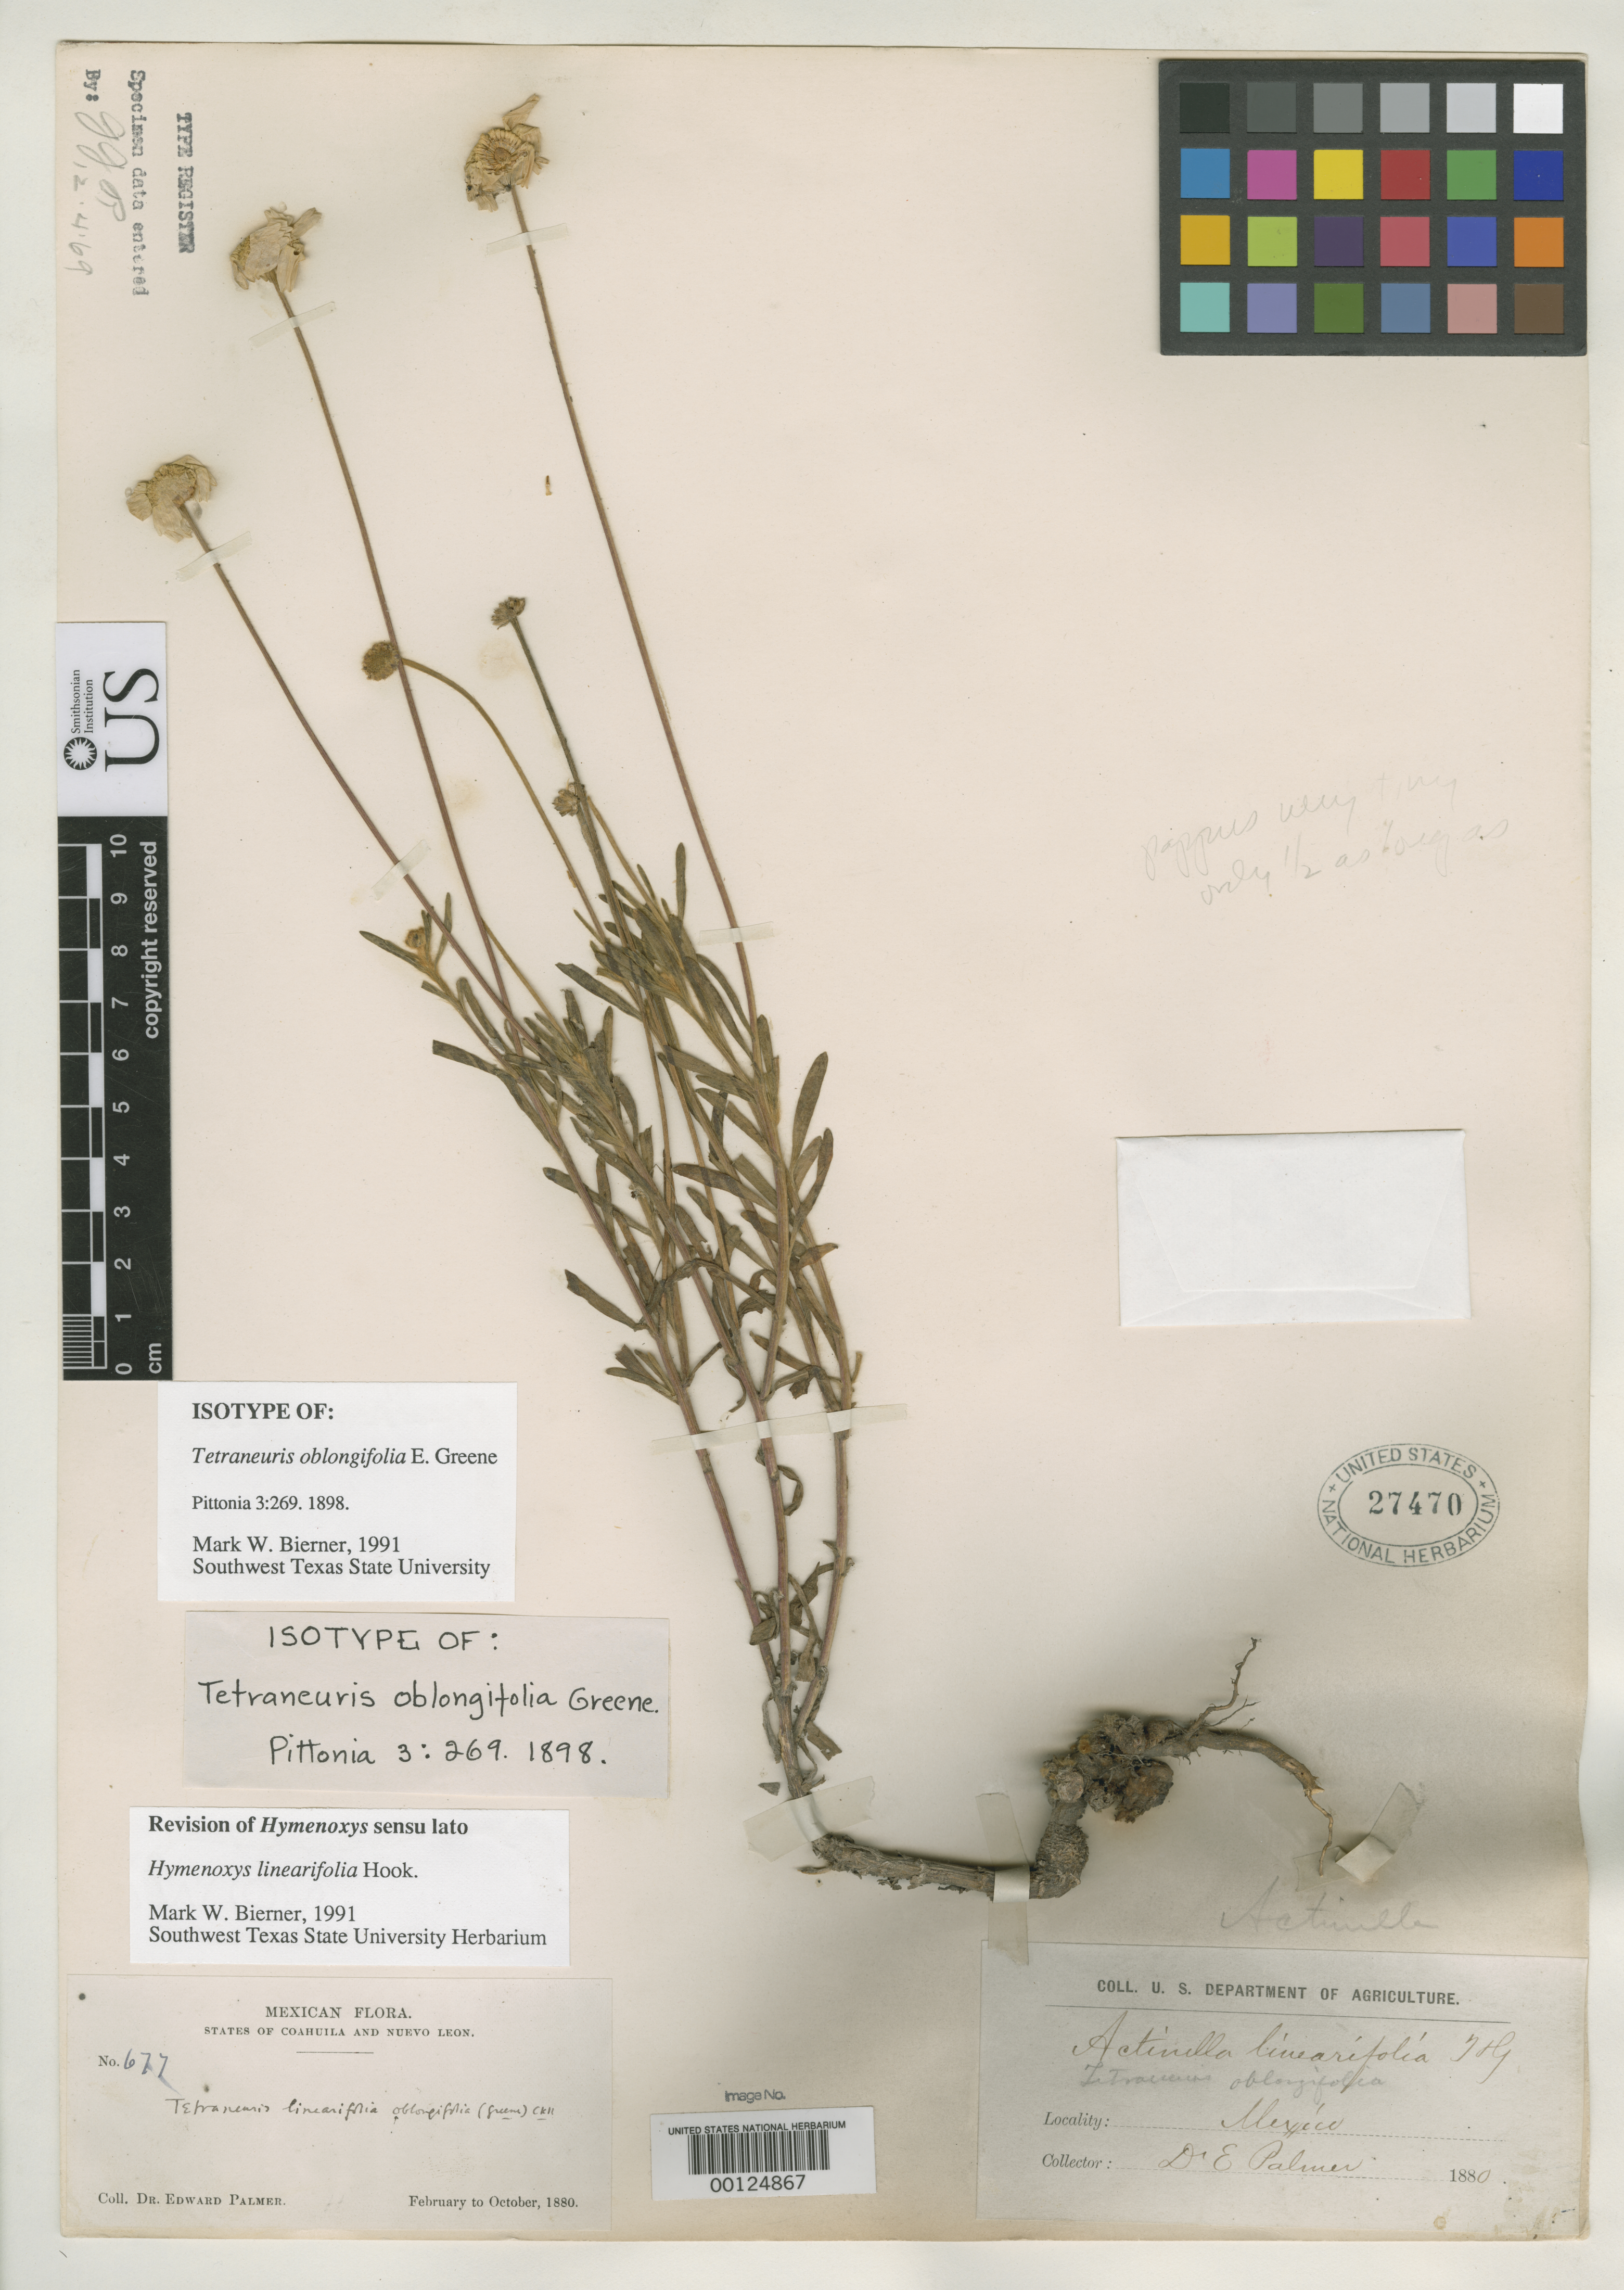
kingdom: Plantae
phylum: Tracheophyta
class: Magnoliopsida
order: Asterales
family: Asteraceae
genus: Tetraneuris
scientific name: Tetraneuris oblongifolia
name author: Greene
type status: Isotype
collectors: E. Palmer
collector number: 677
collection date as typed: Feb 1880 to -- Oct 1880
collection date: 1880-02/1880-10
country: Mexico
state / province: Nuevo León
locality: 27 mi SE of Monterrey.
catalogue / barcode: US 27470